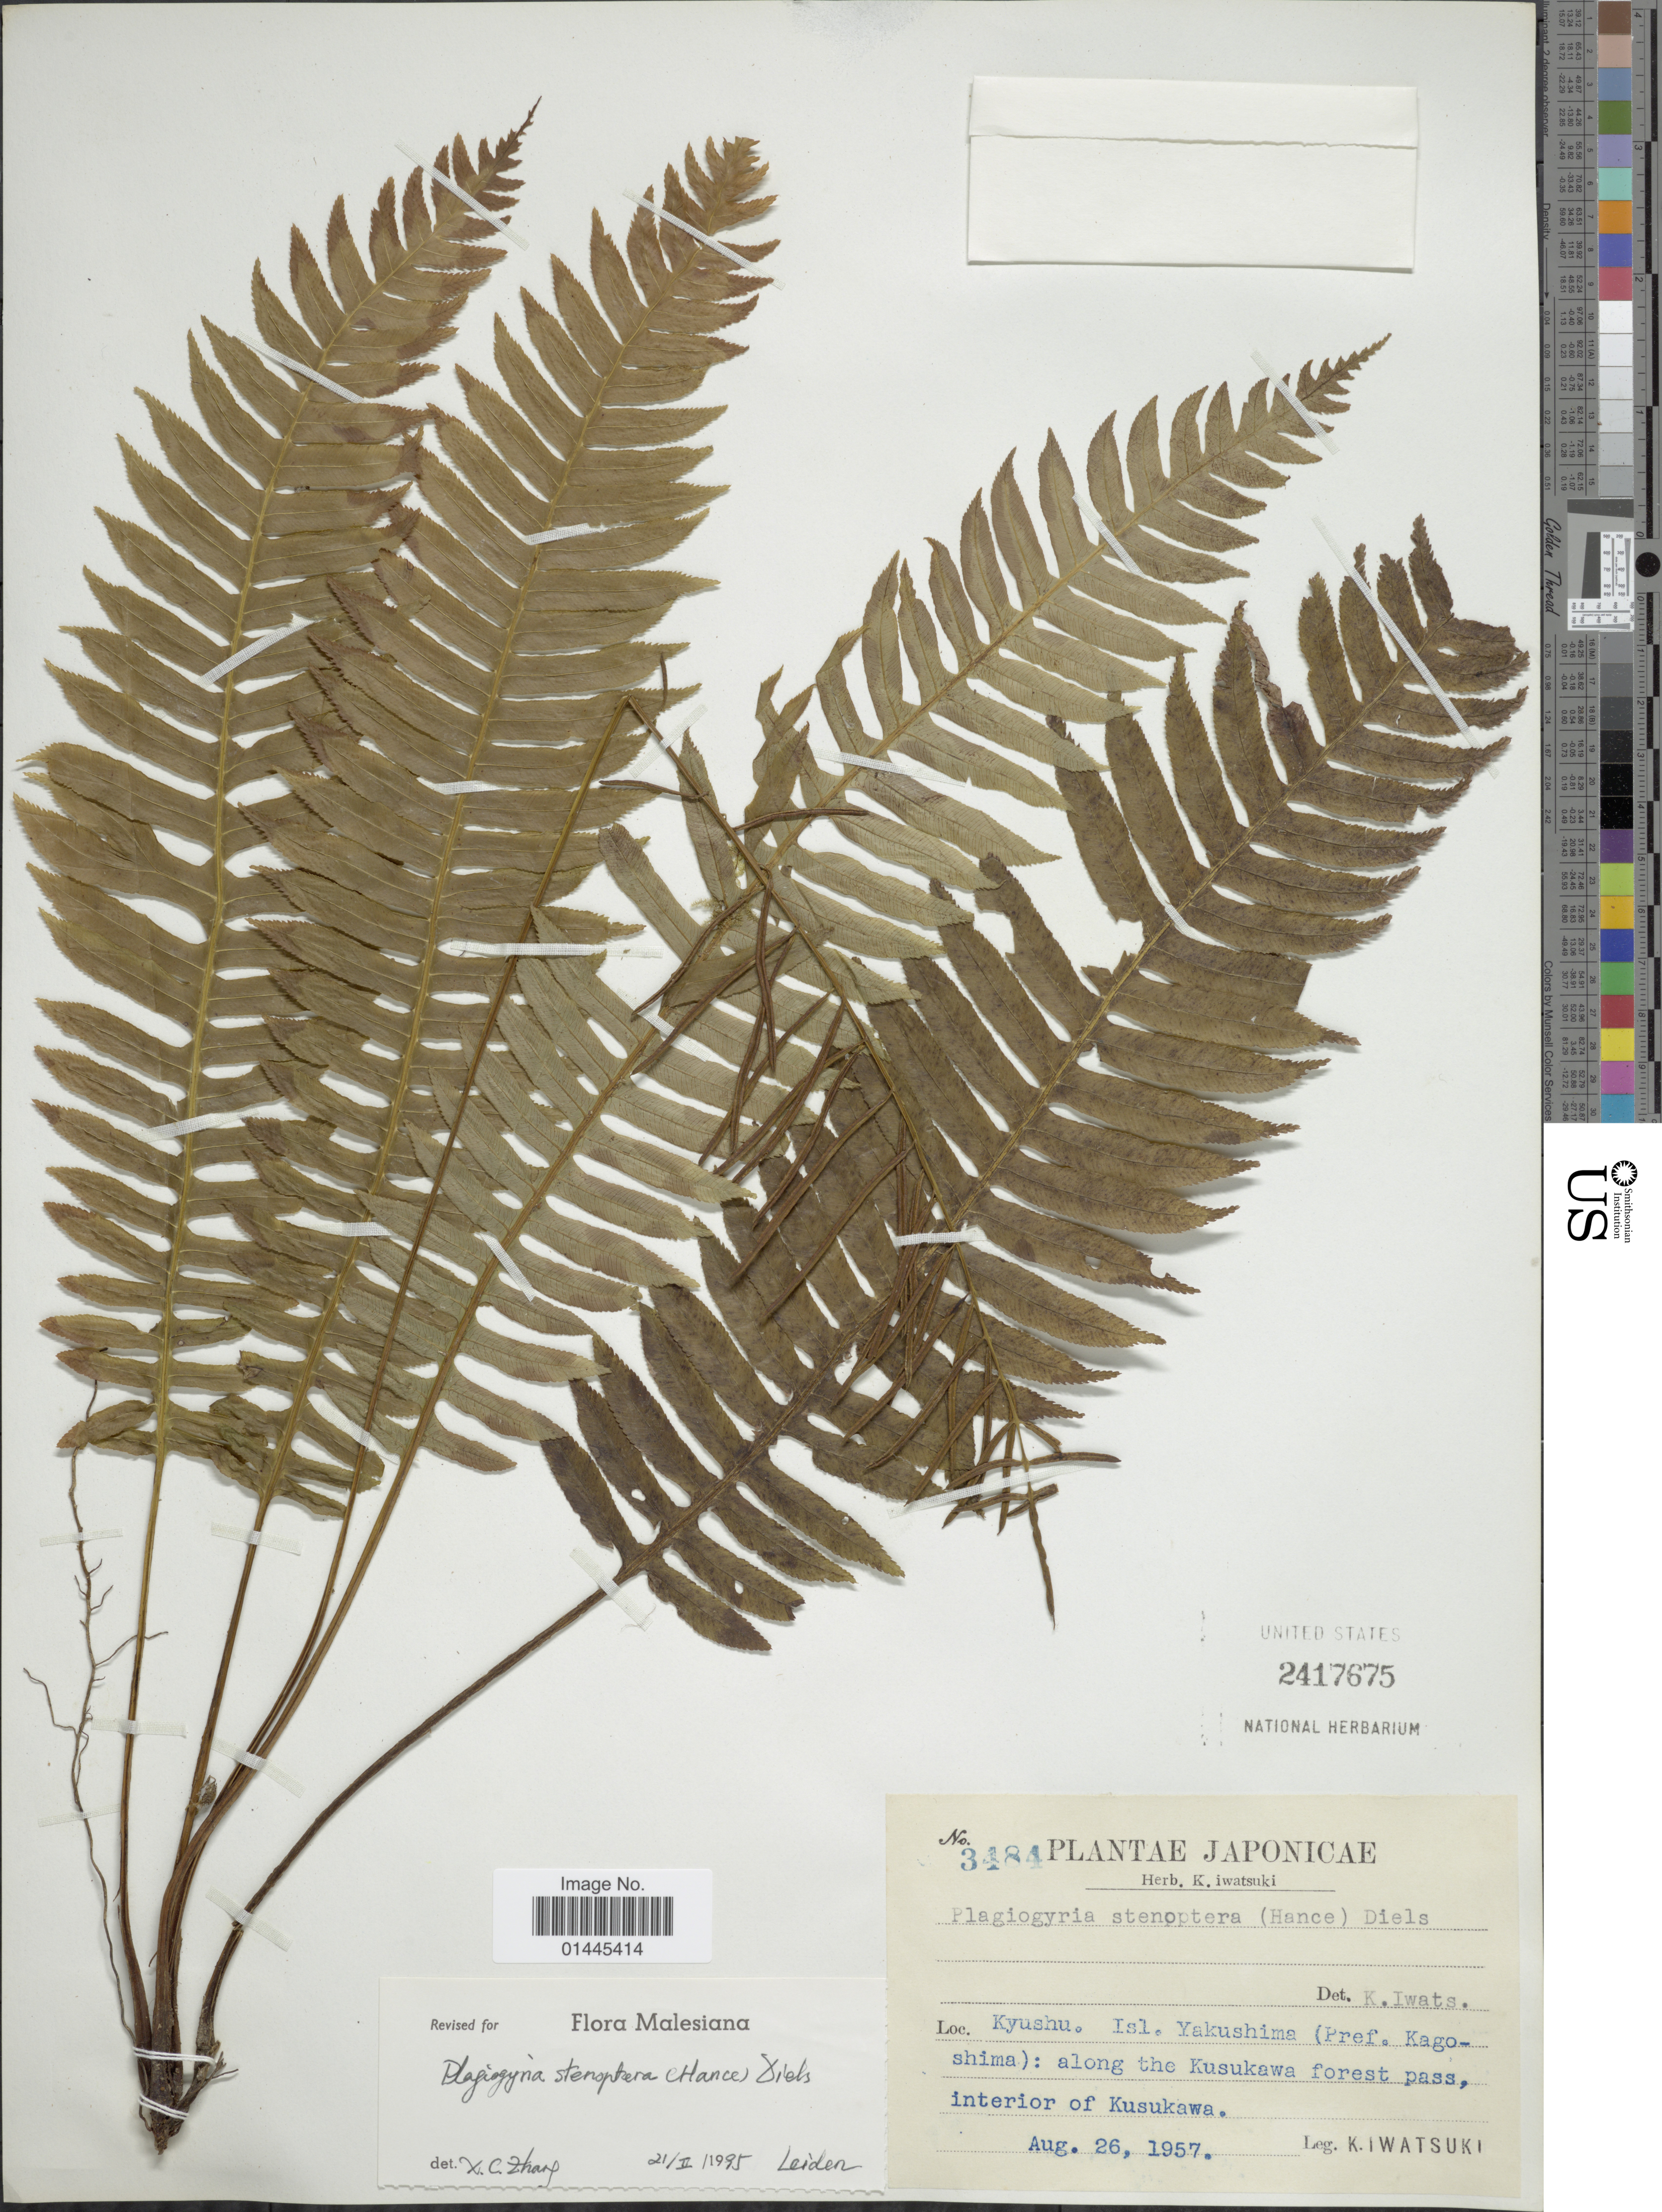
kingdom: Plantae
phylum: Tracheophyta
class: Polypodiopsida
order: Cyatheales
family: Plagiogyriaceae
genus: Plagiogyria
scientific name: Plagiogyria stenoptera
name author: (Hance) Diels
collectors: K. Iwatsuki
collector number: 3484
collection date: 1957-08-26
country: Japan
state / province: Kagosima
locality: Kyushu, Isl. Yakushima (Pref. Kagoshima): along the Kusukawa forest pass, interior of Kusukawa.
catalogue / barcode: US 2417675